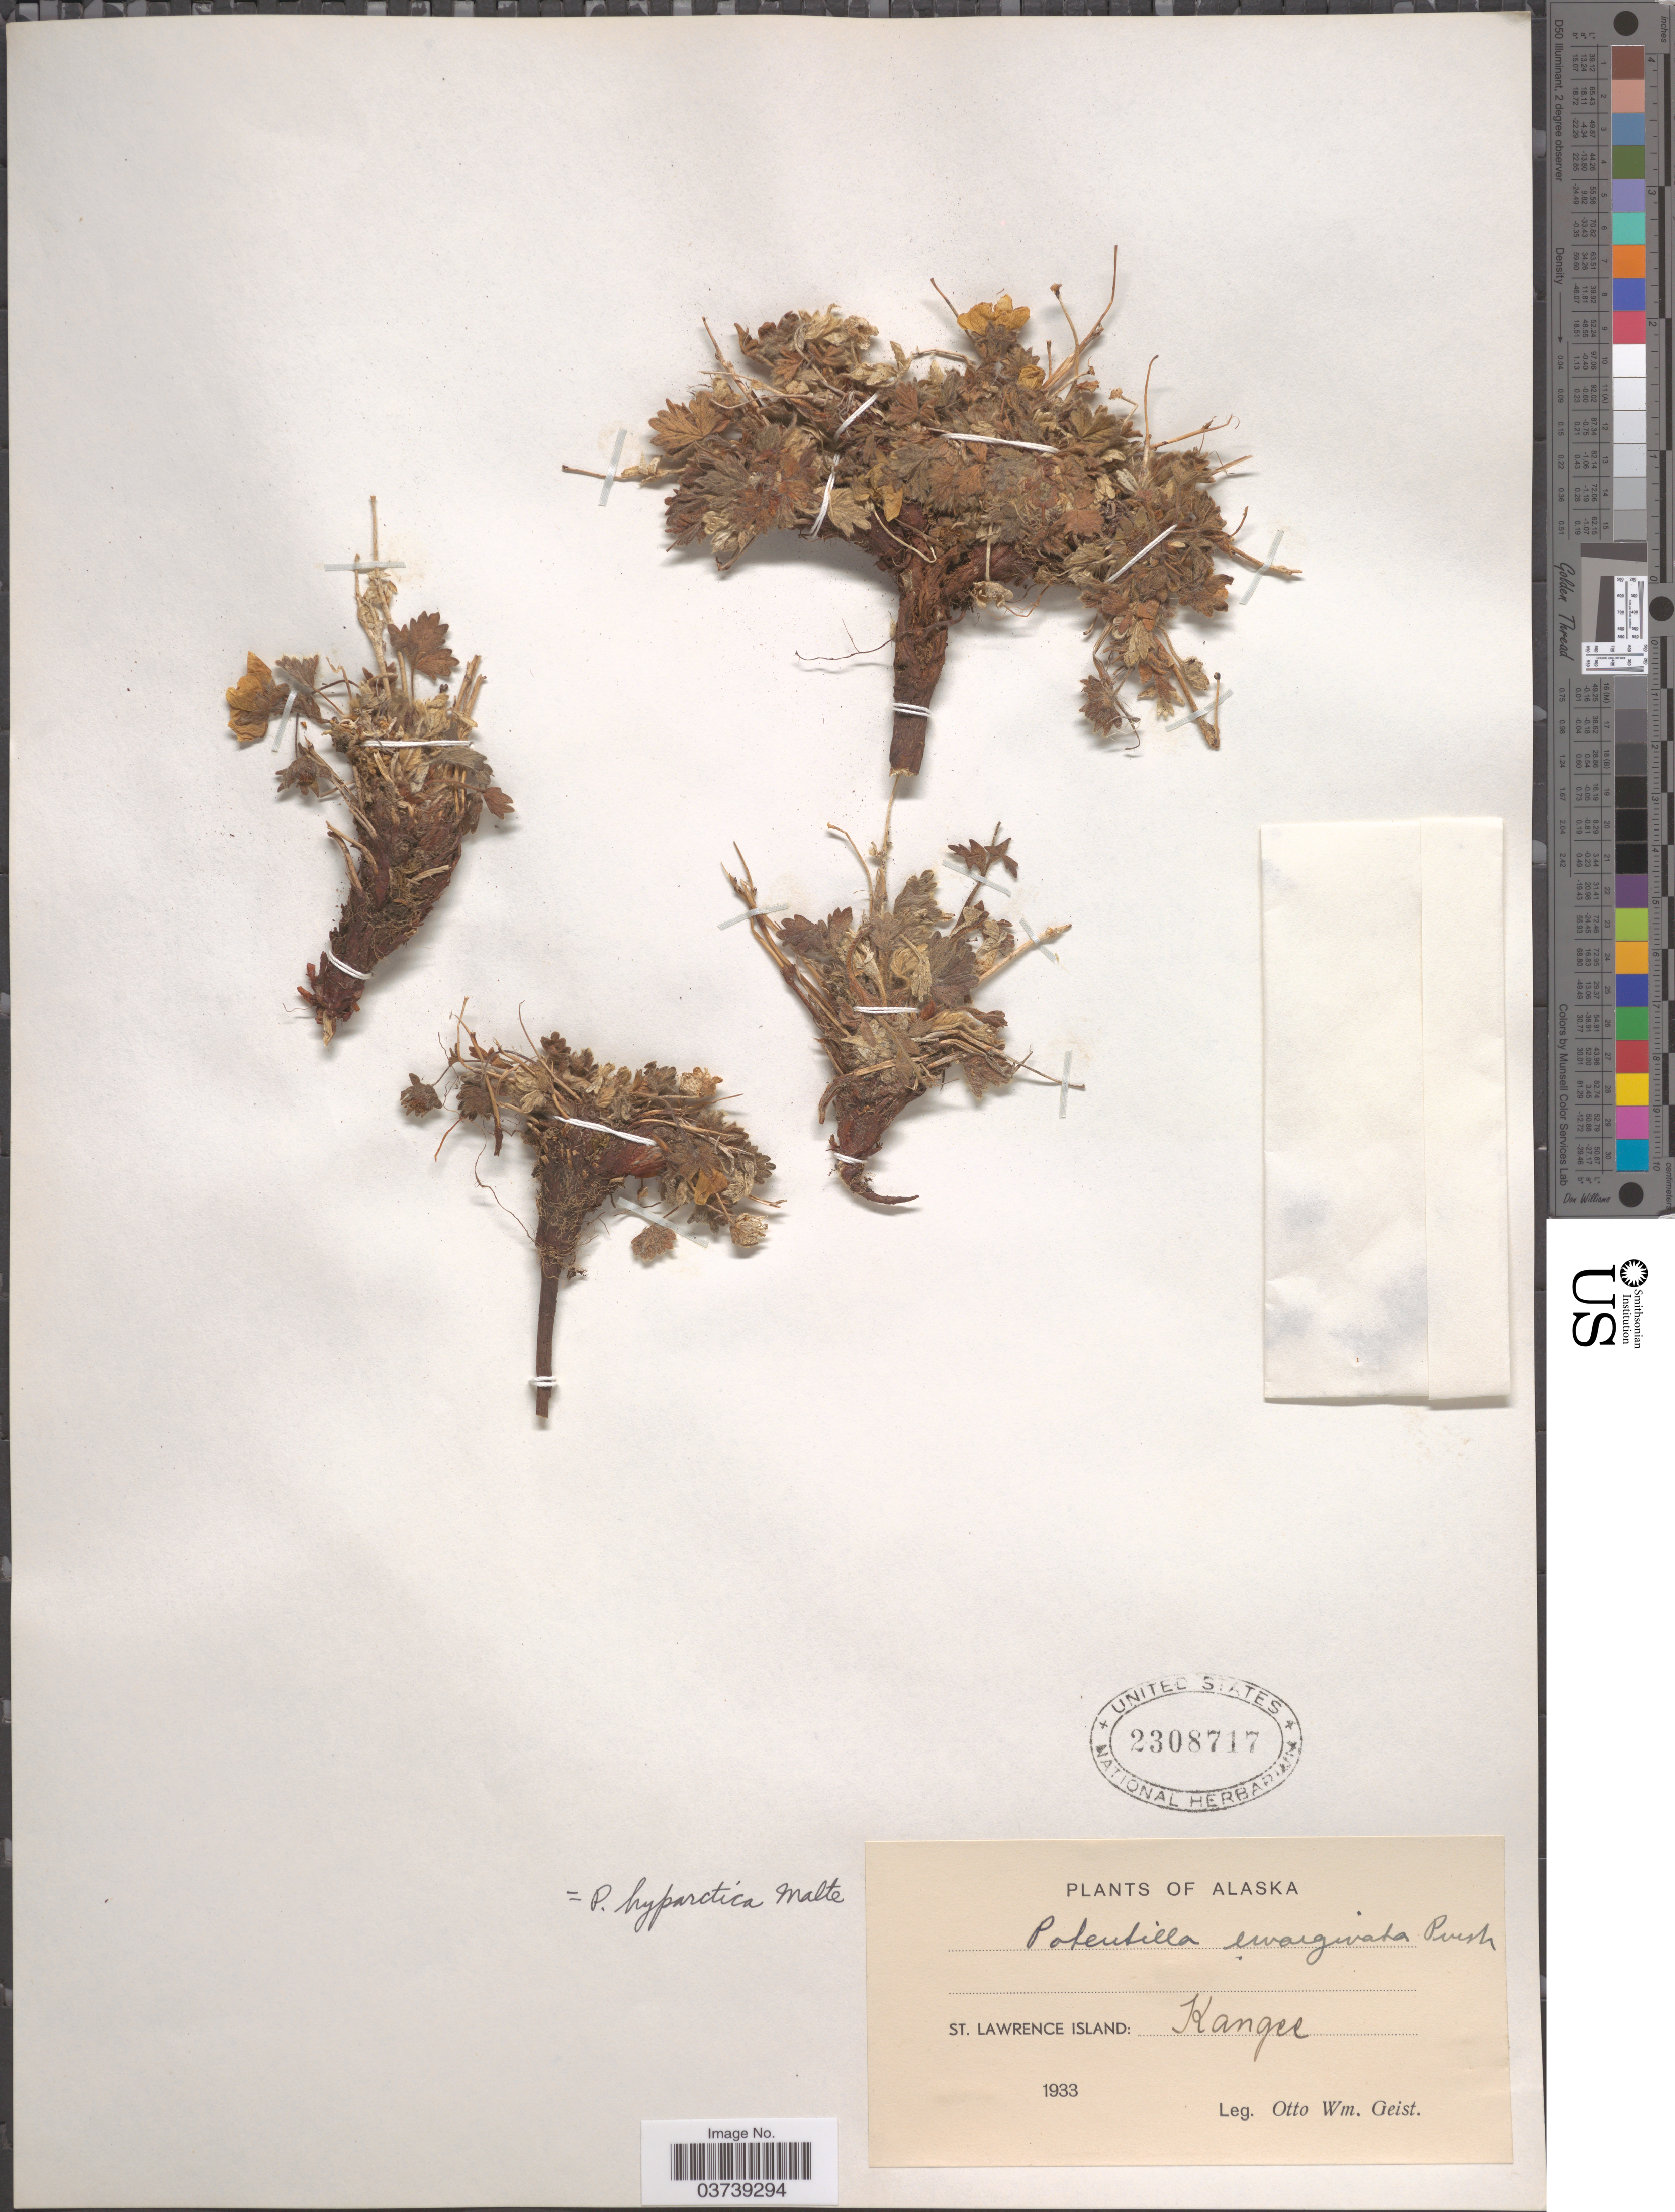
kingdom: Plantae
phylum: Tracheophyta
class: Magnoliopsida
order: Rosales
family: Rosaceae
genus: Potentilla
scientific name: Potentilla hyparctica subsp. hyparctica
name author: Malte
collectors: O. Geist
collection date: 1933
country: United States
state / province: Alaska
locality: St. Lawrence Island: Kangee.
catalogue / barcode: US 2308717